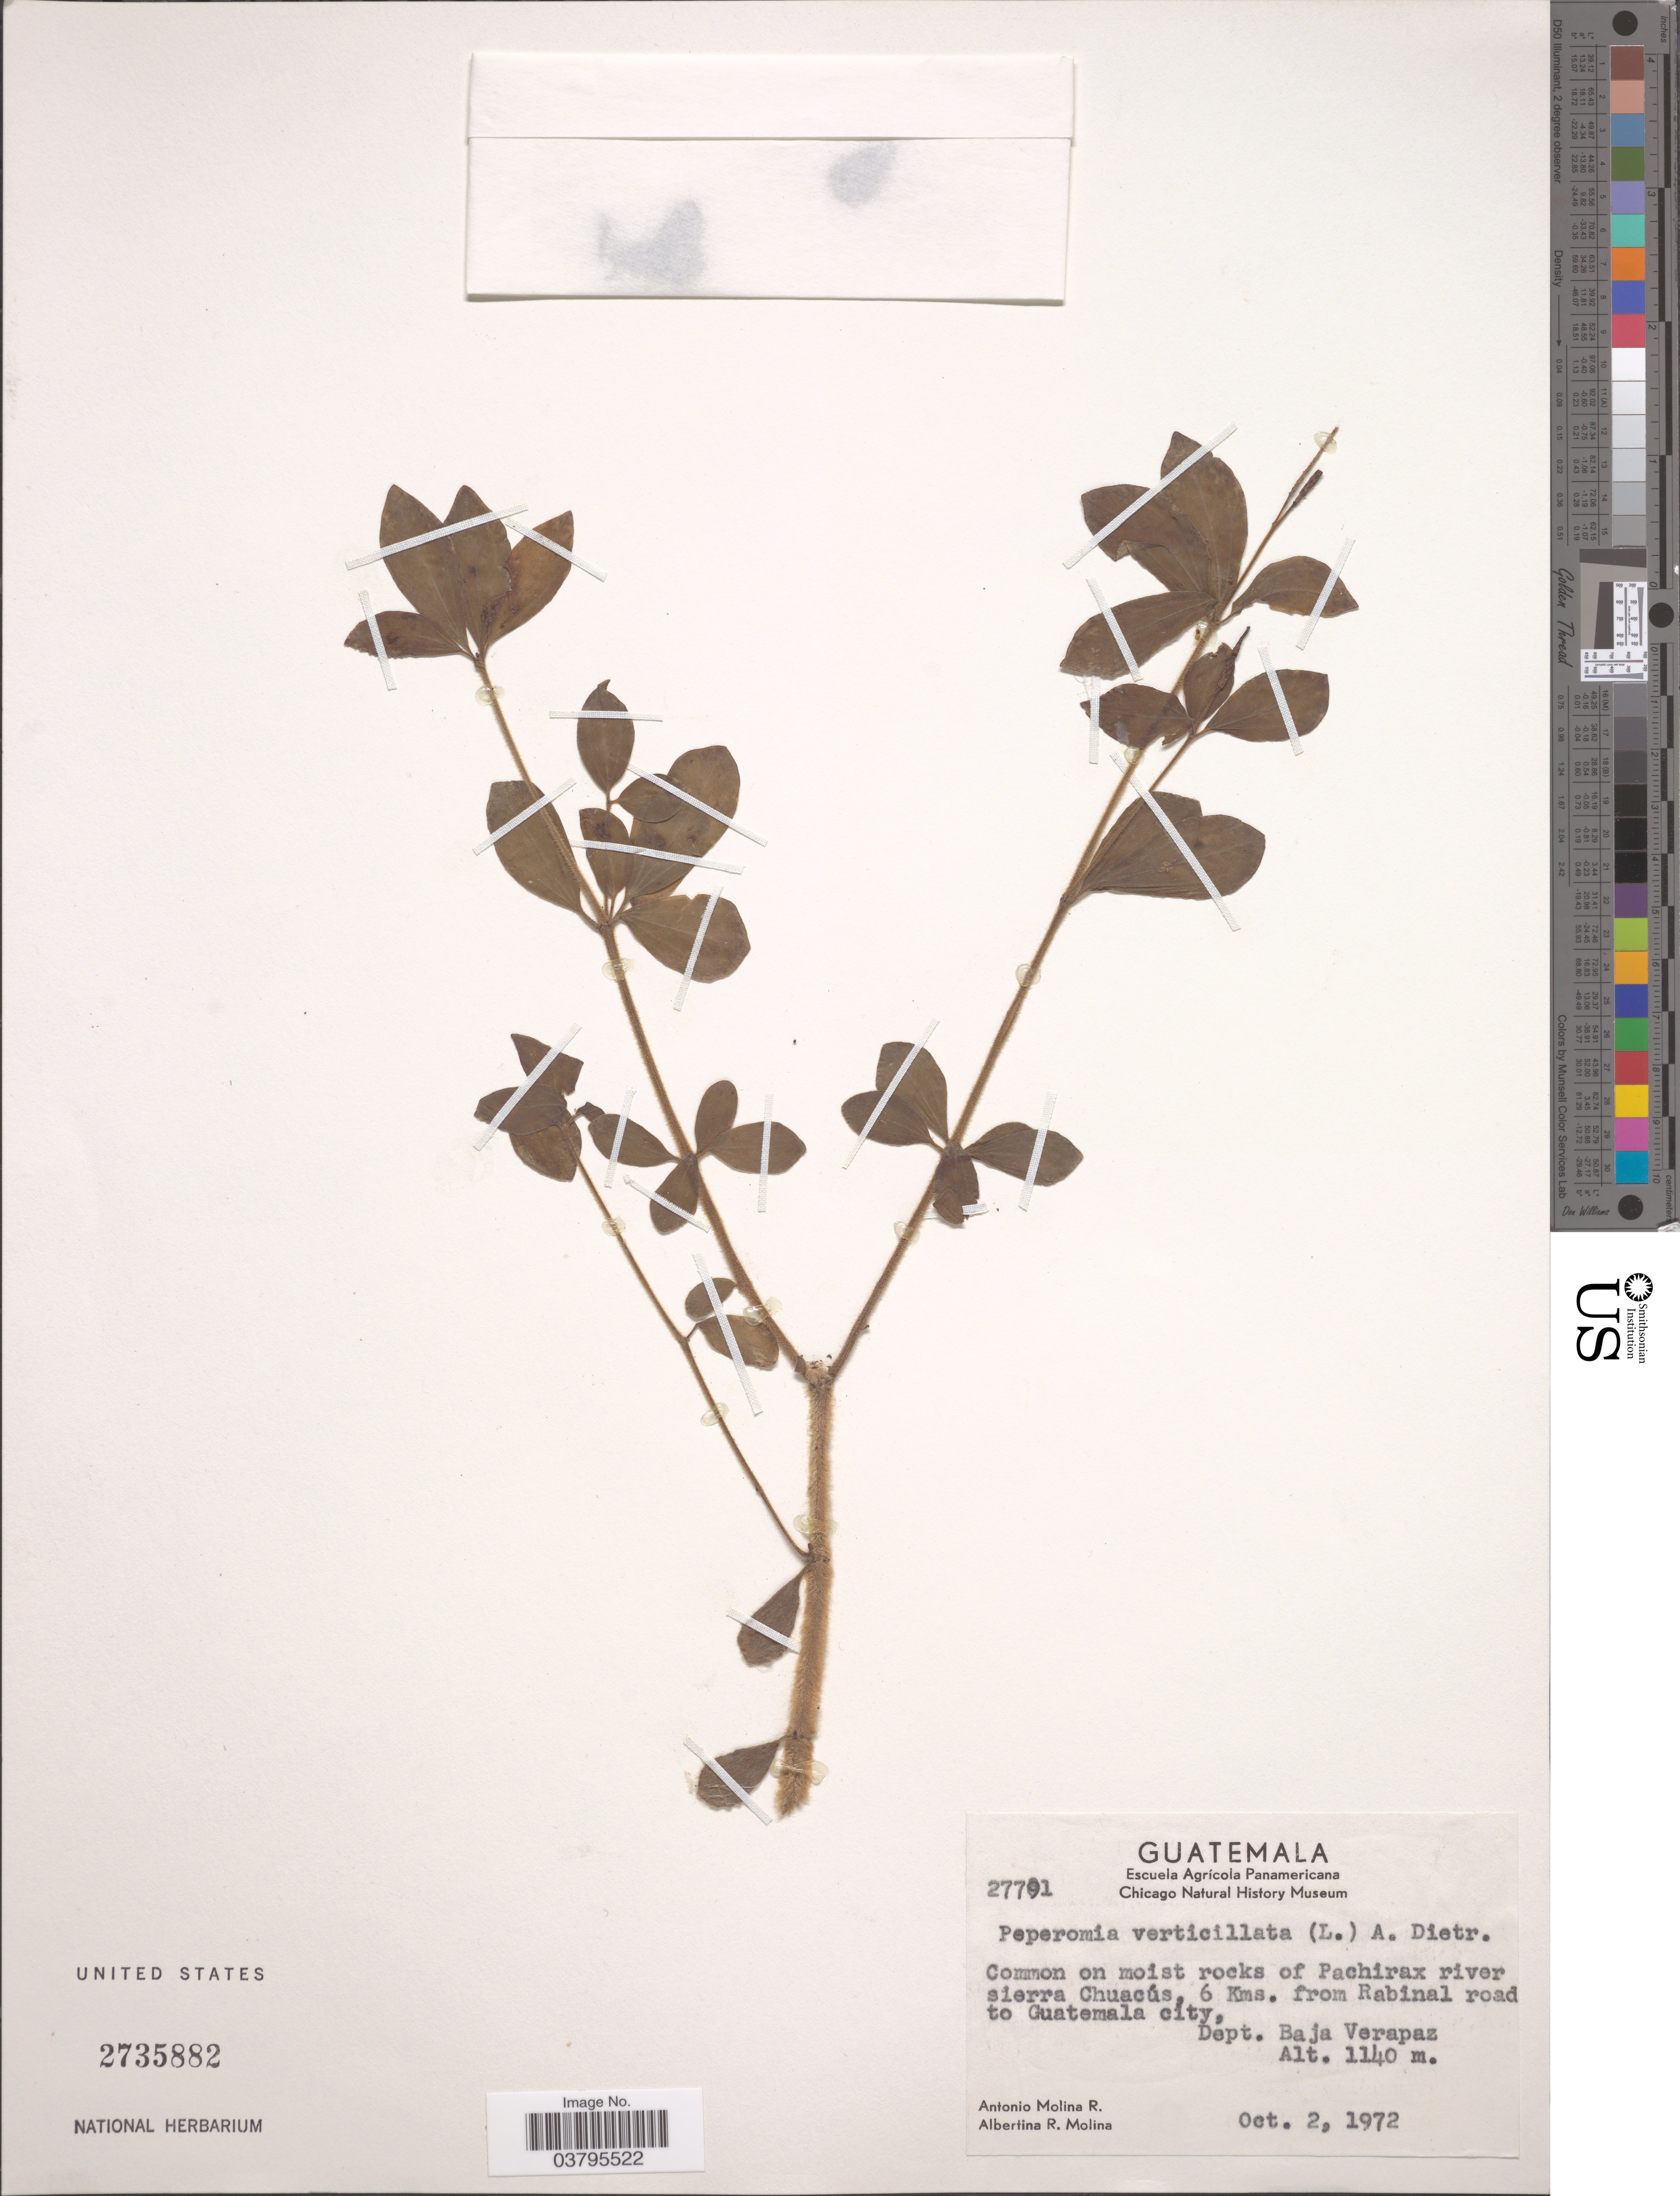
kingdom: Plantae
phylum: Tracheophyta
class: Magnoliopsida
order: Piperales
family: Piperaceae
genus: Peperomia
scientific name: Peperomia verticillata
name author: (L.) A. Dietr.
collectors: A. Molina R. & A. R. Molina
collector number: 27791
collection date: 1972-10-02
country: Guatemala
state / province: Baja Verapaz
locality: Common on moist rocks of Pachirax river sierra Chuacús, 6 Kms. from Rabinal road to Guatemala city, Dept. Baja Verapaz.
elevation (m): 1140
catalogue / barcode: US 2735882